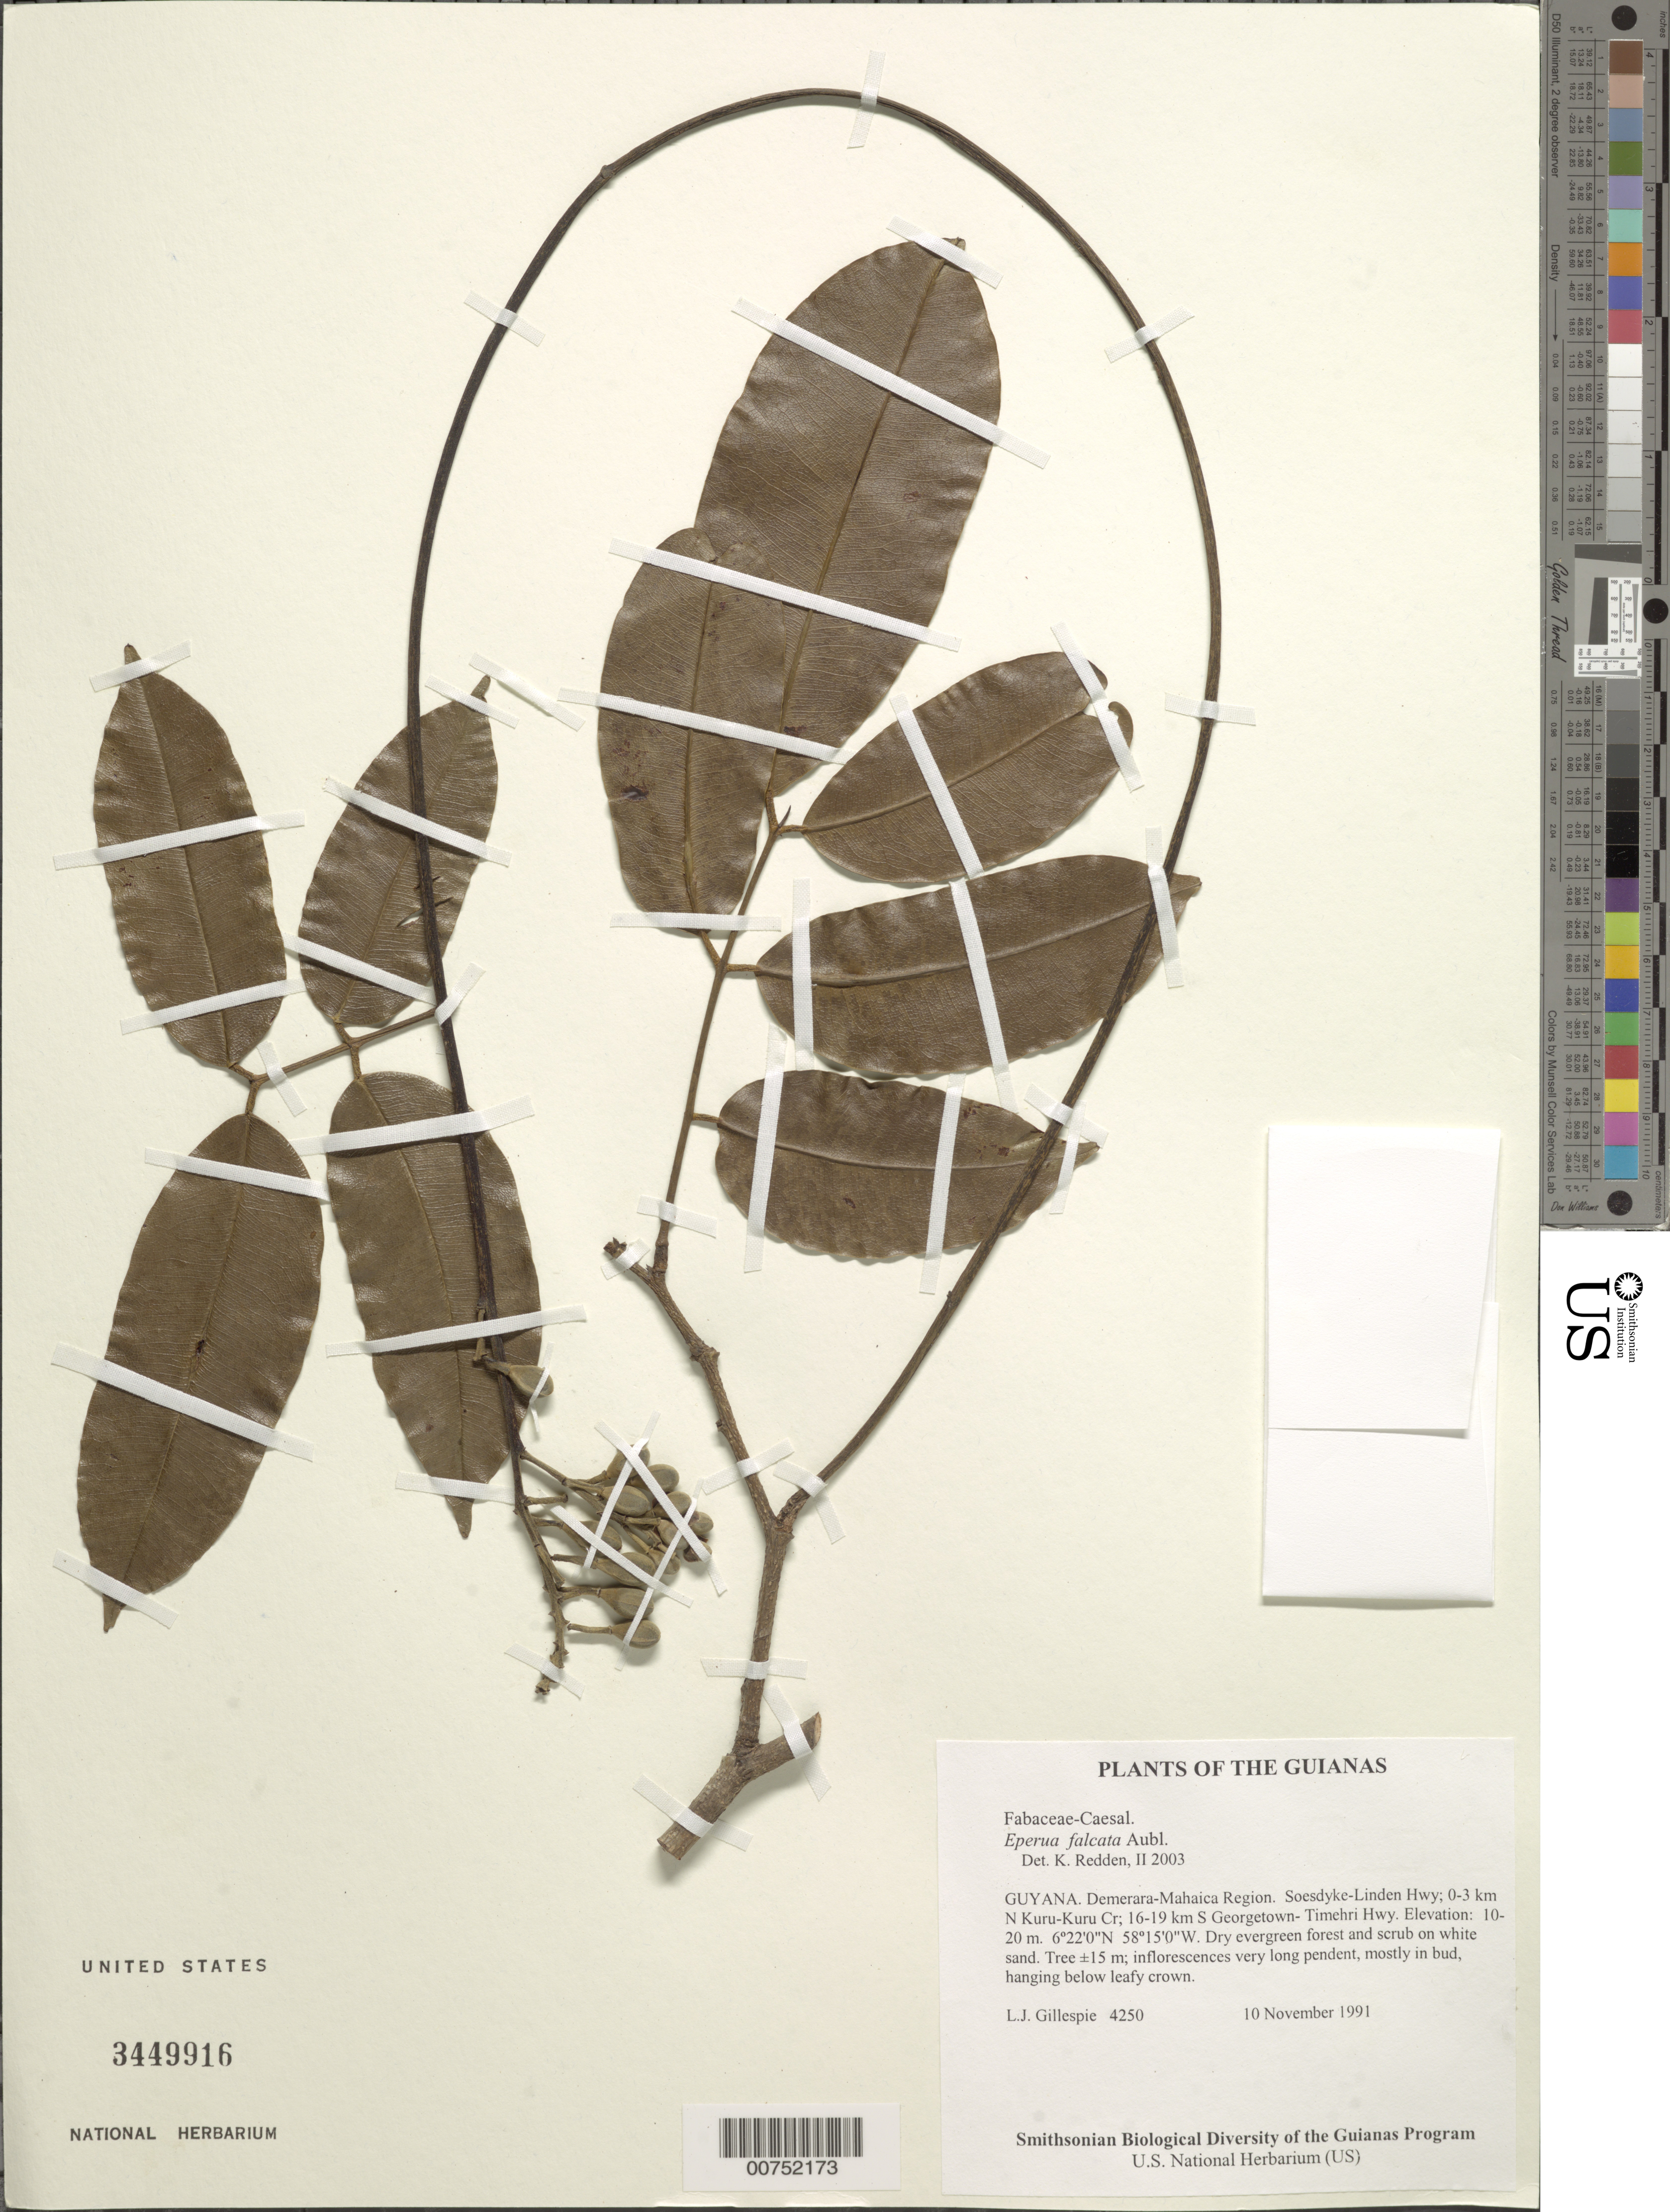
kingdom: Plantae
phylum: Tracheophyta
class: Magnoliopsida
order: Fabales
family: Fabaceae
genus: Eperua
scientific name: Eperua falcata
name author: Aubl.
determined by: Redden, K. M.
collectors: L. J. Gillespie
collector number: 4250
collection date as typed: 10 November 1991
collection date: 1991-11-10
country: Guyana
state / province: Demerara-Mahaica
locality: Soesdyke-Linden Hwy; 0-3 km N Kuru-Kuru Cr; 16-19 km S Georgetown- Timehri Hwy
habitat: Dry evergreen forest and scrub on white sand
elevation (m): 10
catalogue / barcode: US 3449916